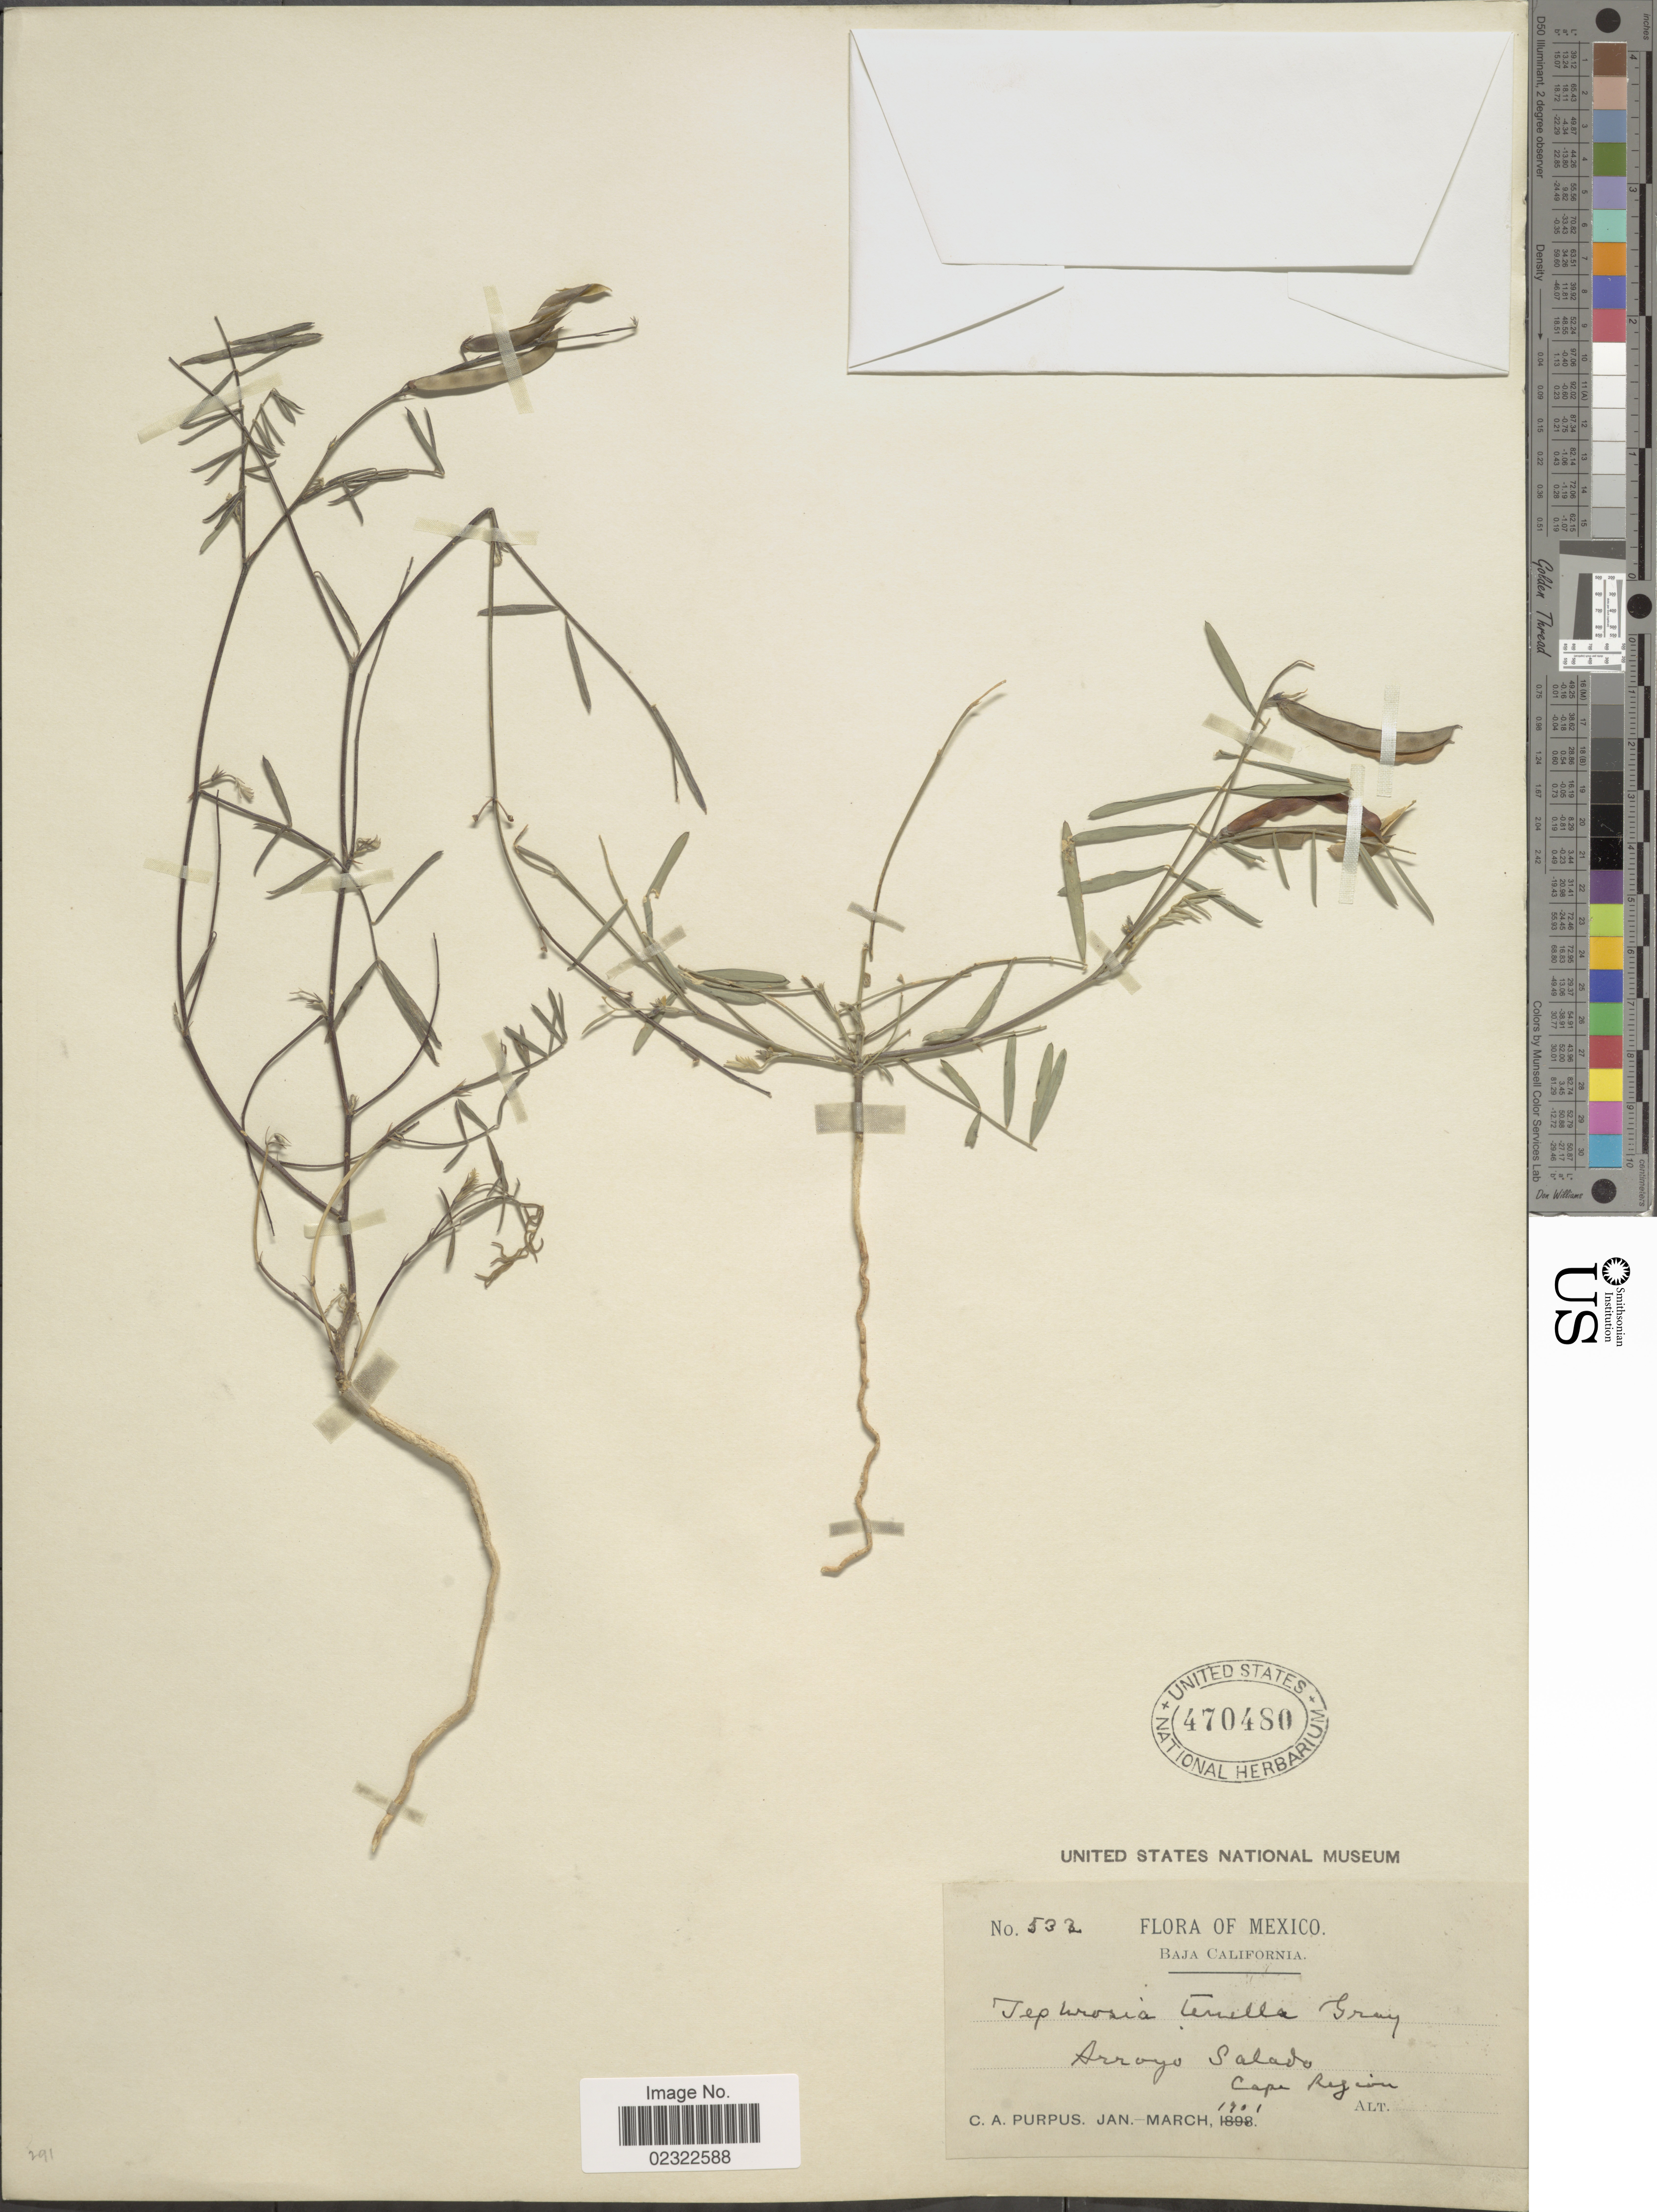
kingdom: Plantae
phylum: Tracheophyta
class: Magnoliopsida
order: Fabales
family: Fabaceae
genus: Tephrosia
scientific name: Tephrosia tenella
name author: A. Gray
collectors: C. A. Purpus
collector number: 532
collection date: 1901-01/1901-03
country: Mexico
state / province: Baja California Sur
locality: Baja California, Arroyo Salado, Cape Region.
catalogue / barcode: US 470480